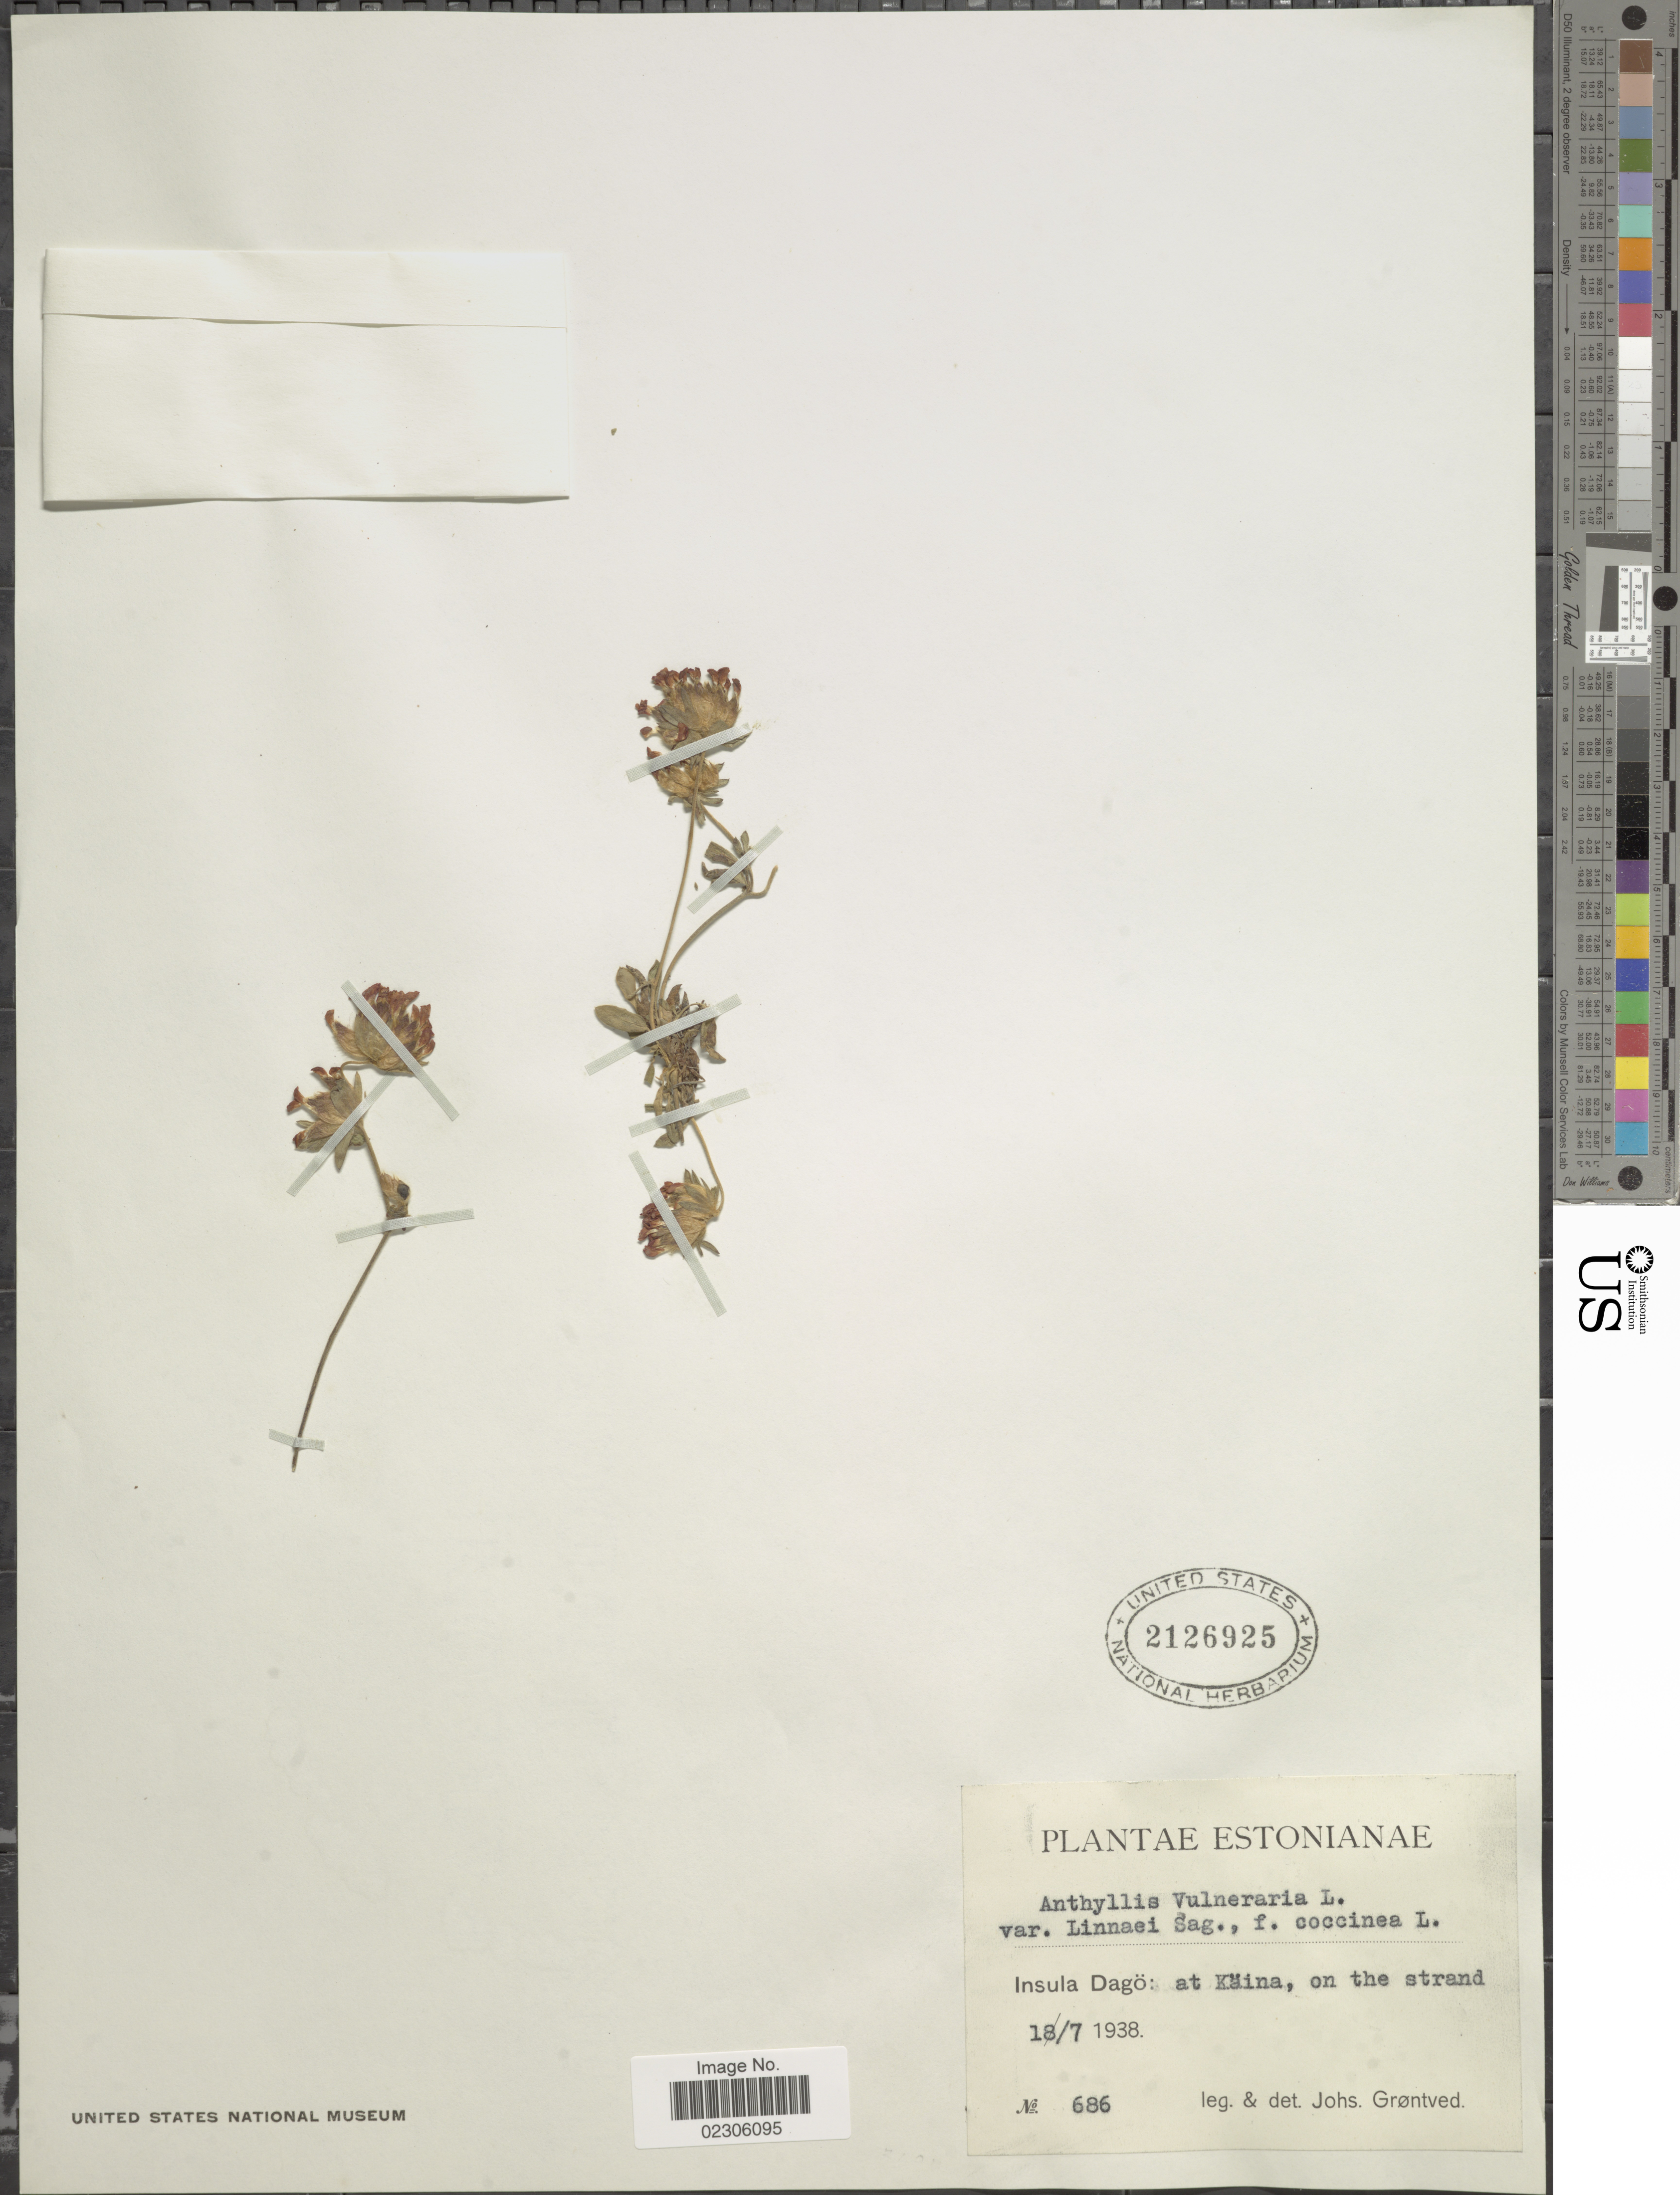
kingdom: Plantae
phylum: Tracheophyta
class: Magnoliopsida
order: Fabales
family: Fabaceae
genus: Anthyllis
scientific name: Anthyllis vulneraria var. coccinea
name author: L.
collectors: J. Grøntved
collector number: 686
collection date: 1938-07-01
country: Estonia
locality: Insula Dago, at Kaina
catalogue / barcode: US 2126925